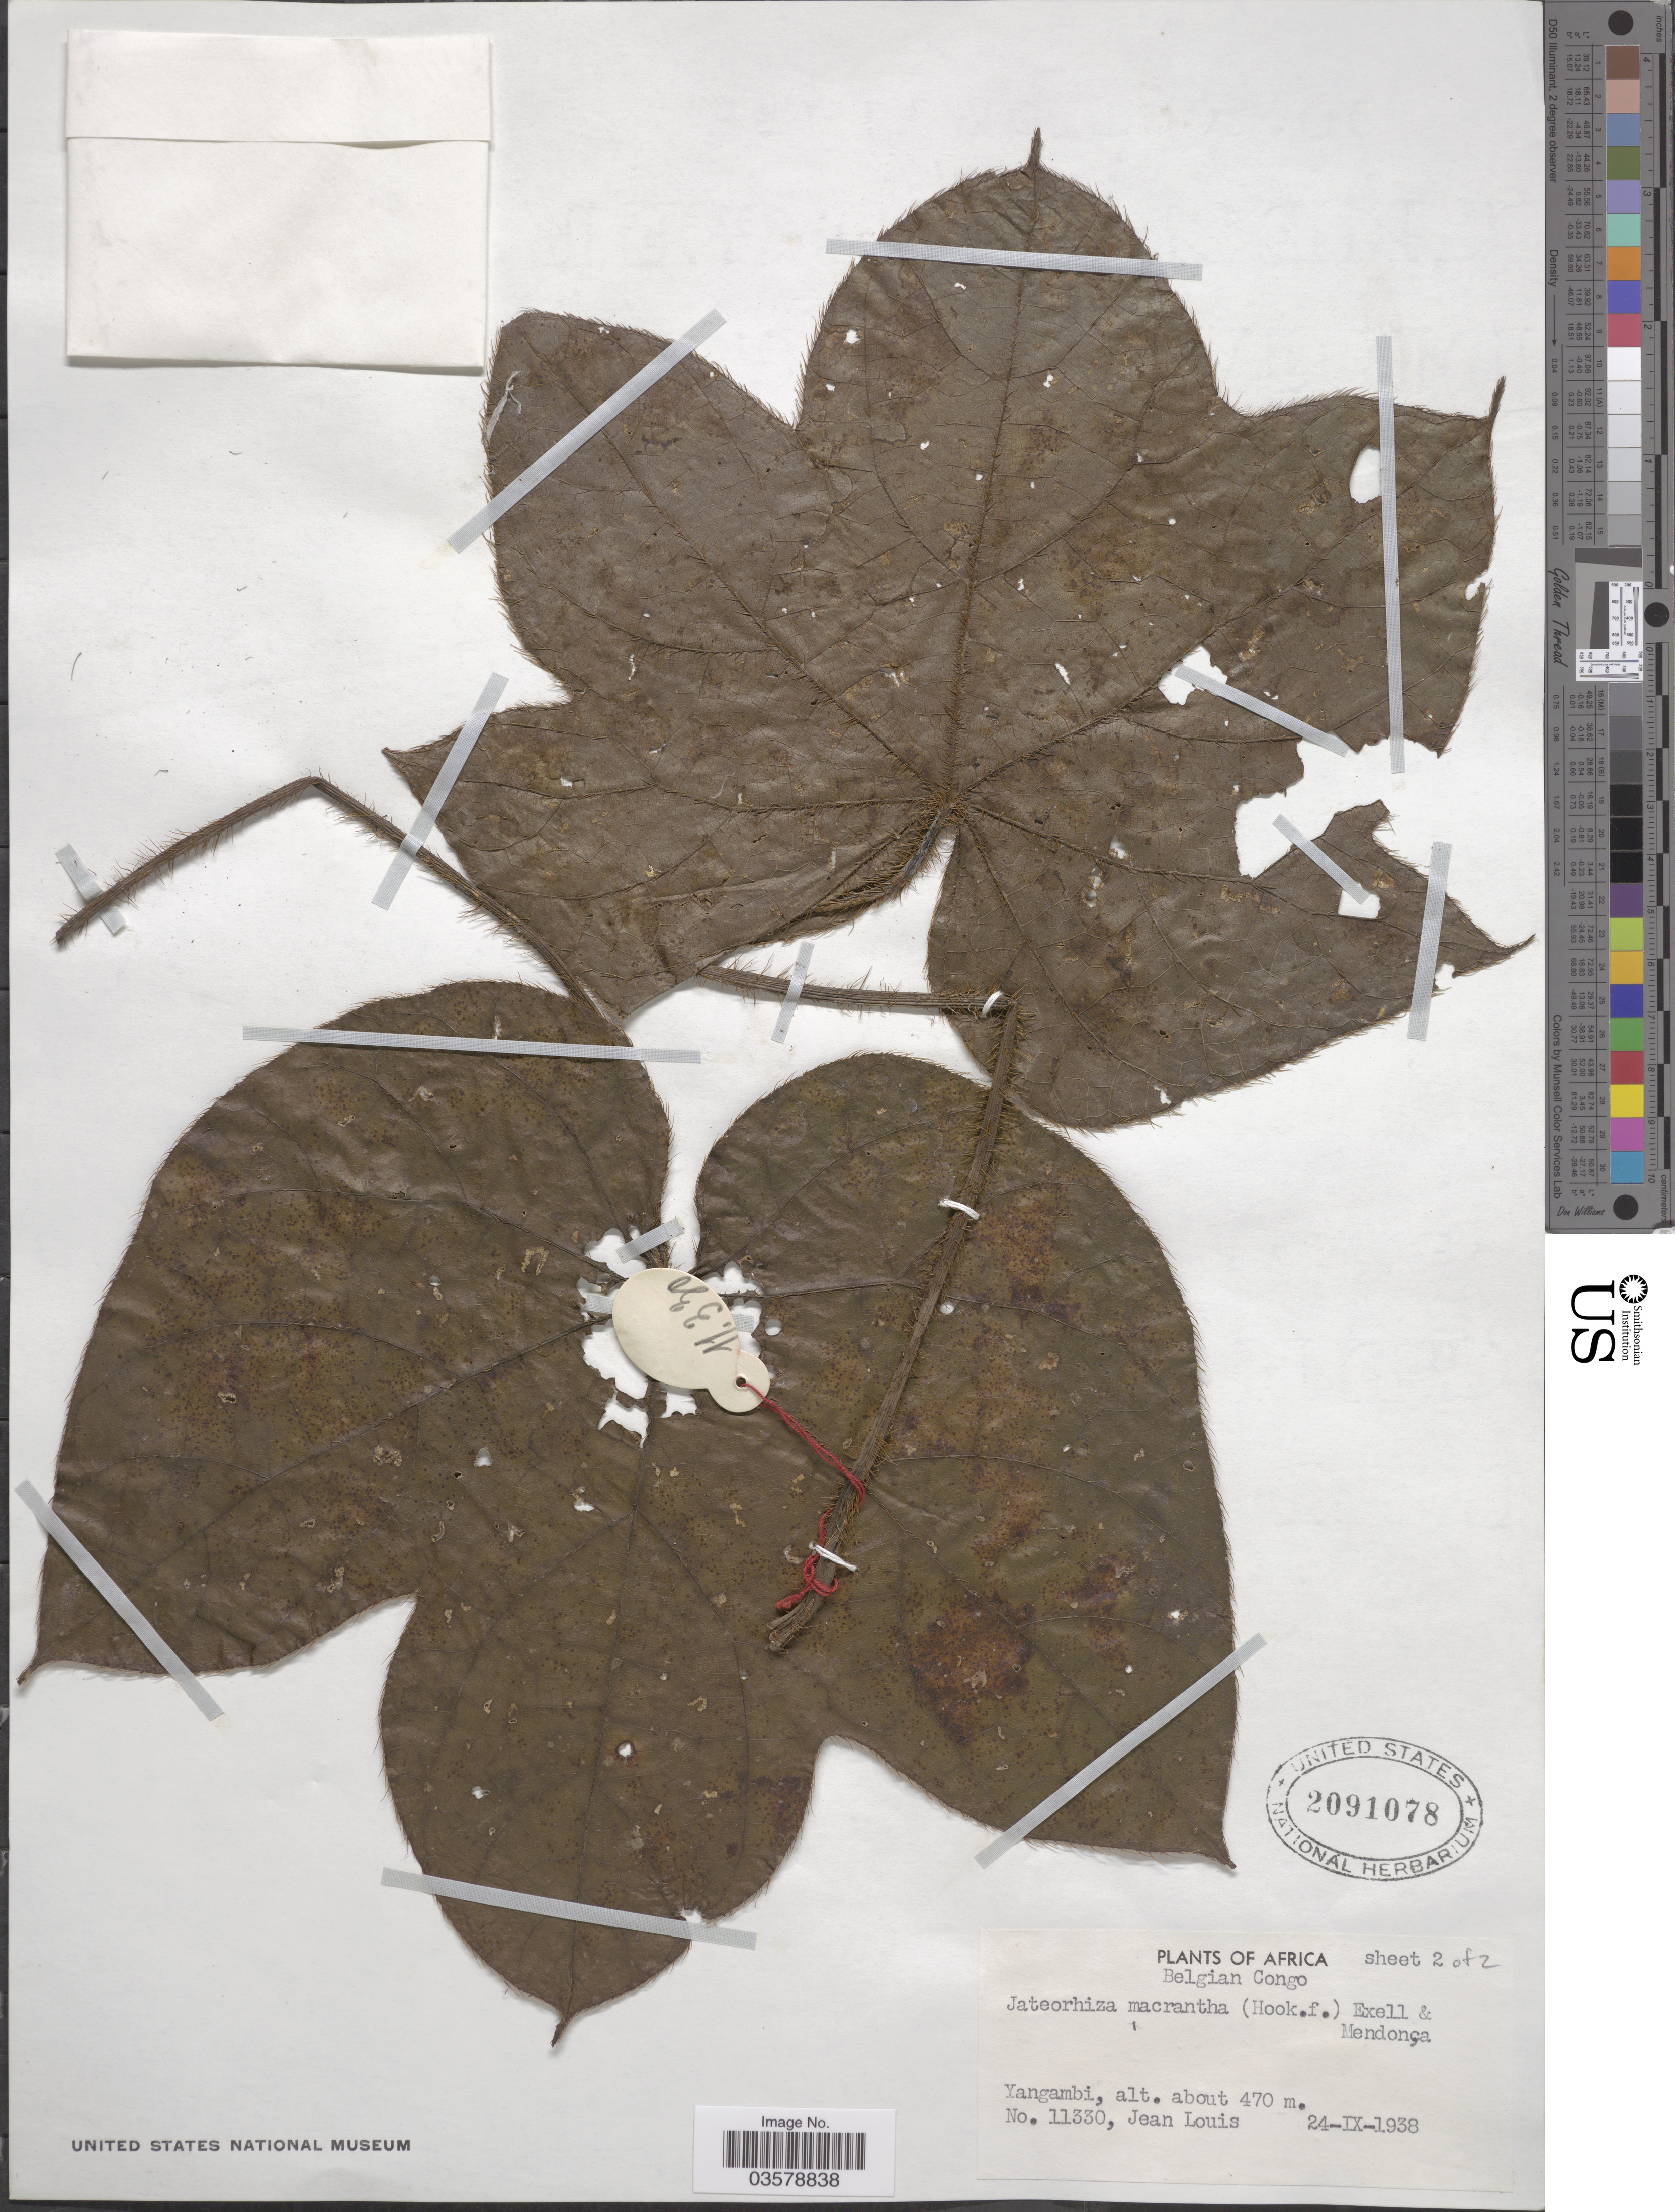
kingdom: Plantae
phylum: Tracheophyta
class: Magnoliopsida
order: Ranunculales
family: Menispermaceae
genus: Jateorhiza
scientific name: Jateorhiza macrantha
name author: (Hook. f.) Exell & Mendonça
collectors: J. Louis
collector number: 11330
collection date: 1938-09-24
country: Congo, Democratic Republic of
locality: Belgian Congo. Yangambi.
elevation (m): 470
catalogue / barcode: US 2091078